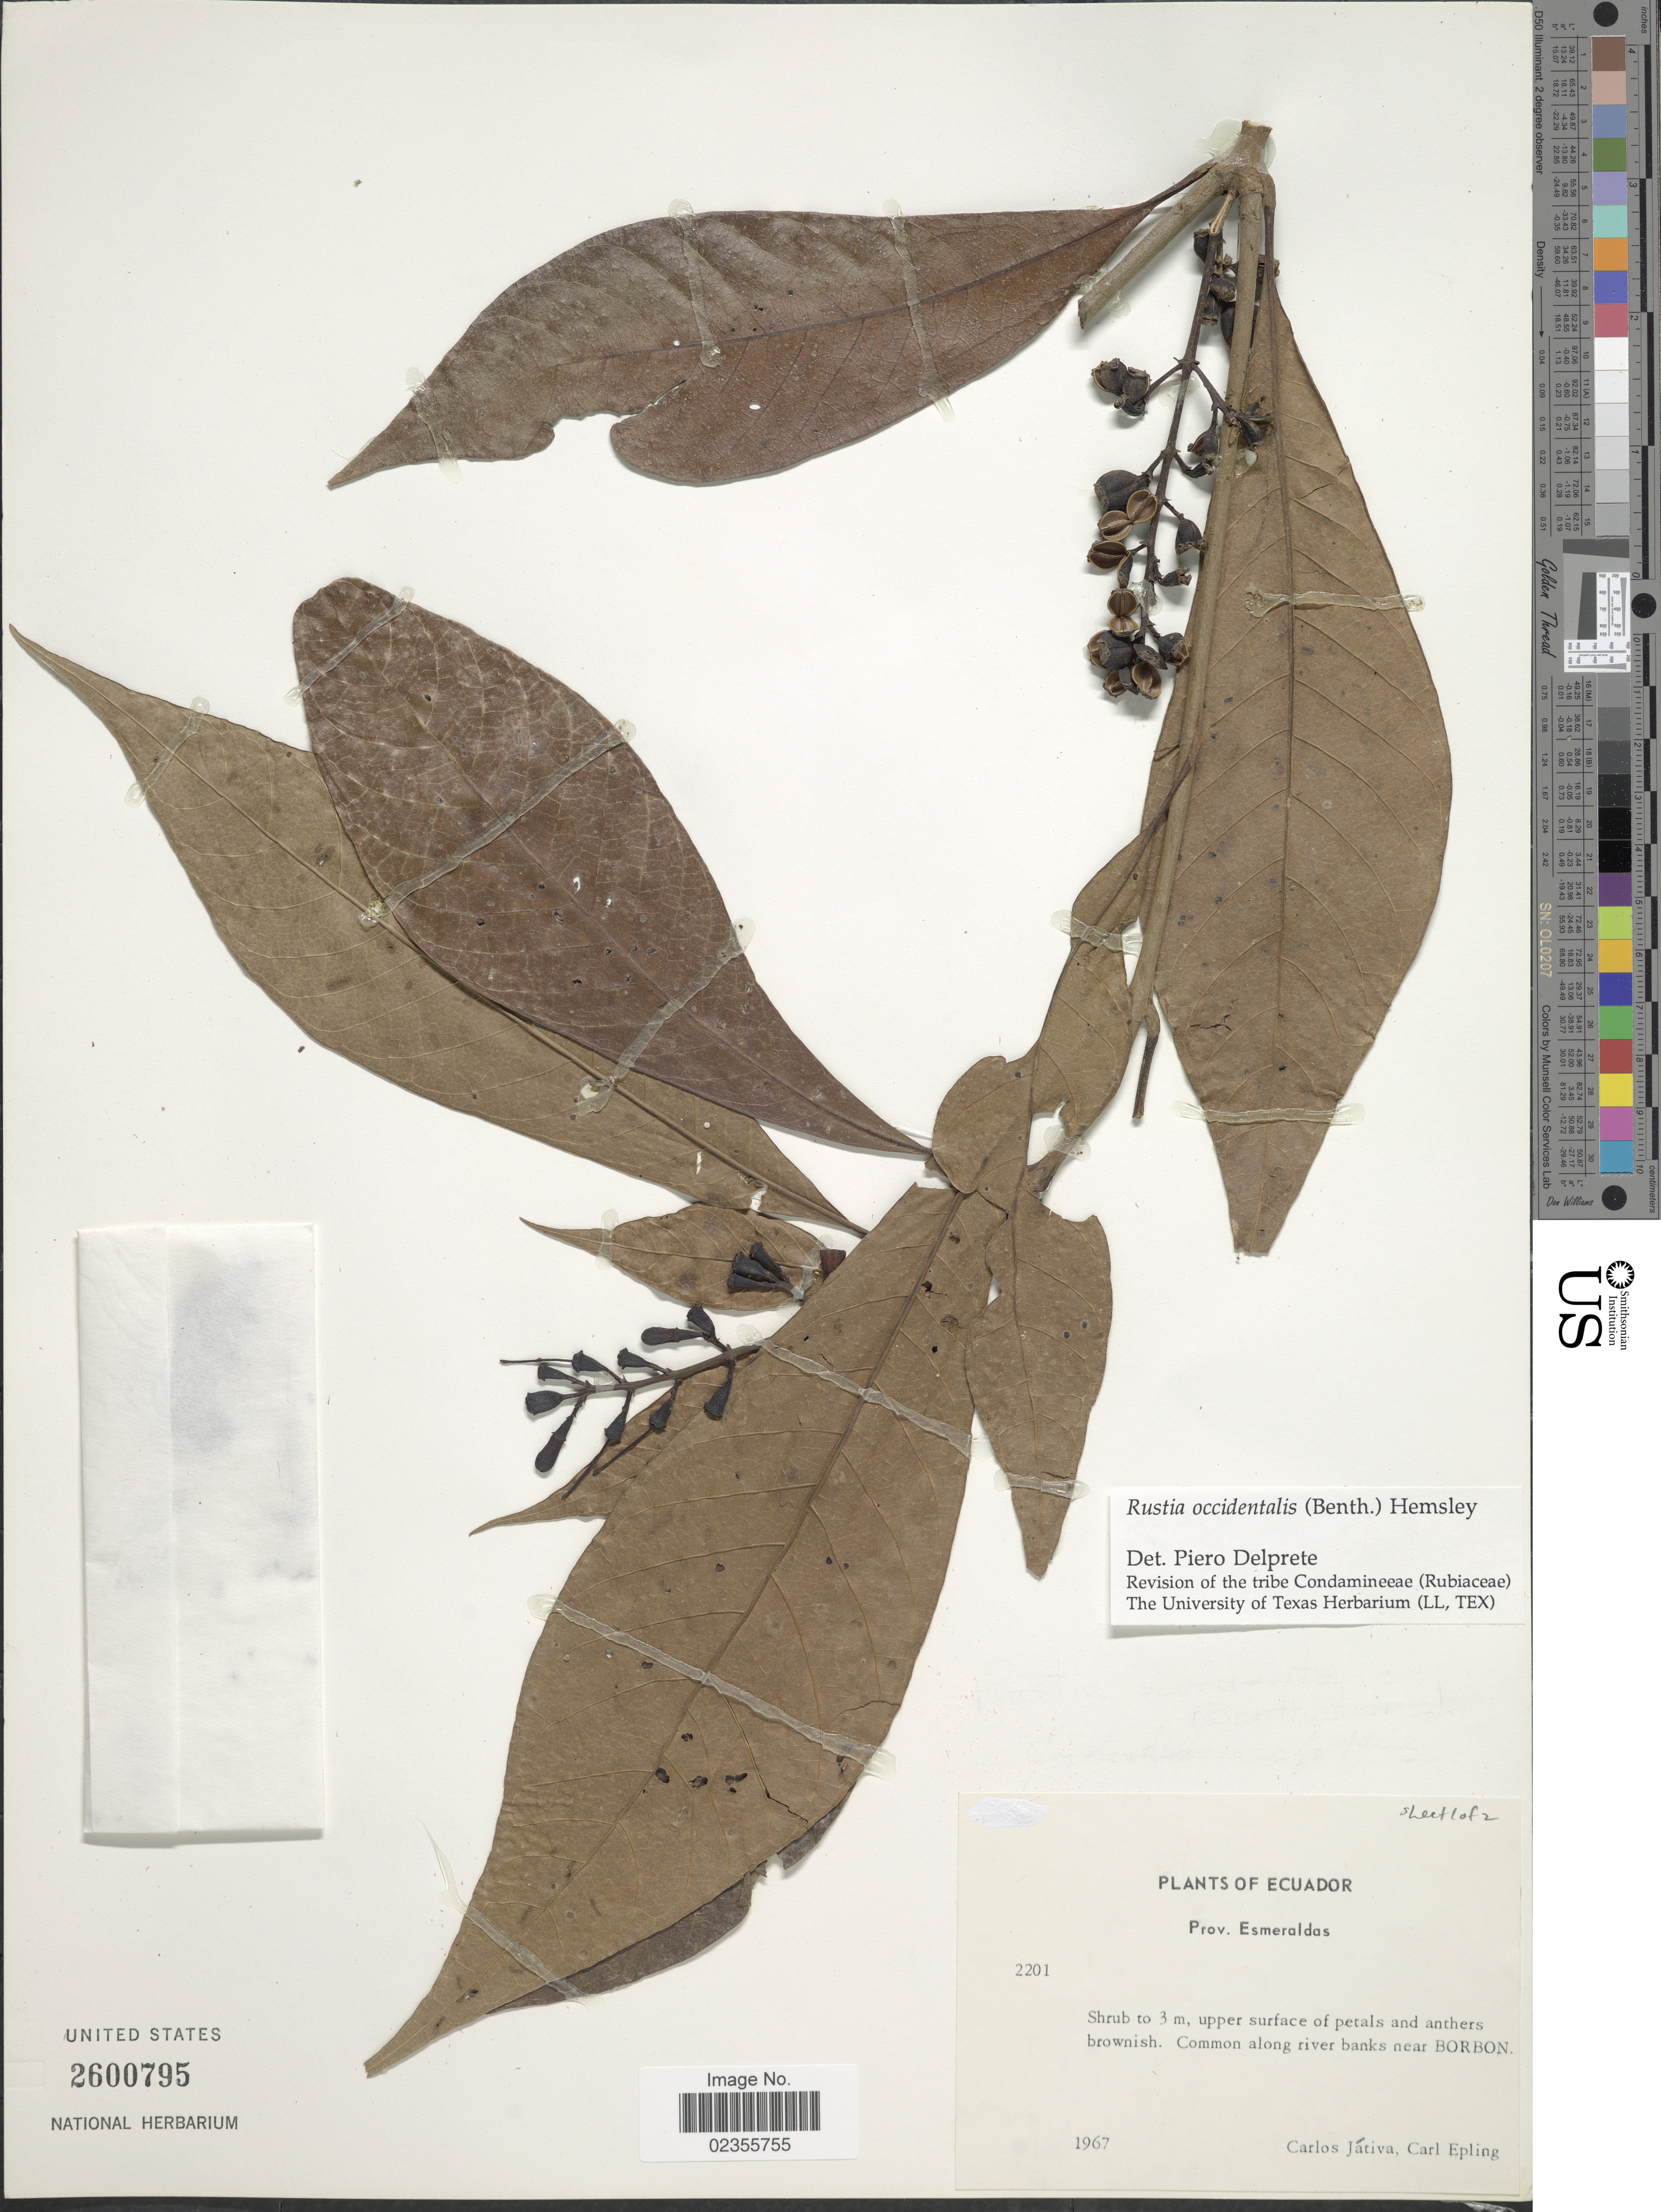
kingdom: Plantae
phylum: Tracheophyta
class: Magnoliopsida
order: Gentianales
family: Rubiaceae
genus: Rustia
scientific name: Rustia occidentalis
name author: (Benth.) Hemsl.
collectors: C. D. Játiva & C. C. Epling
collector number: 2201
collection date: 1967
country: Ecuador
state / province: Esmeraldas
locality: Common along river banks near Borbon.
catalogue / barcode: US 2600795